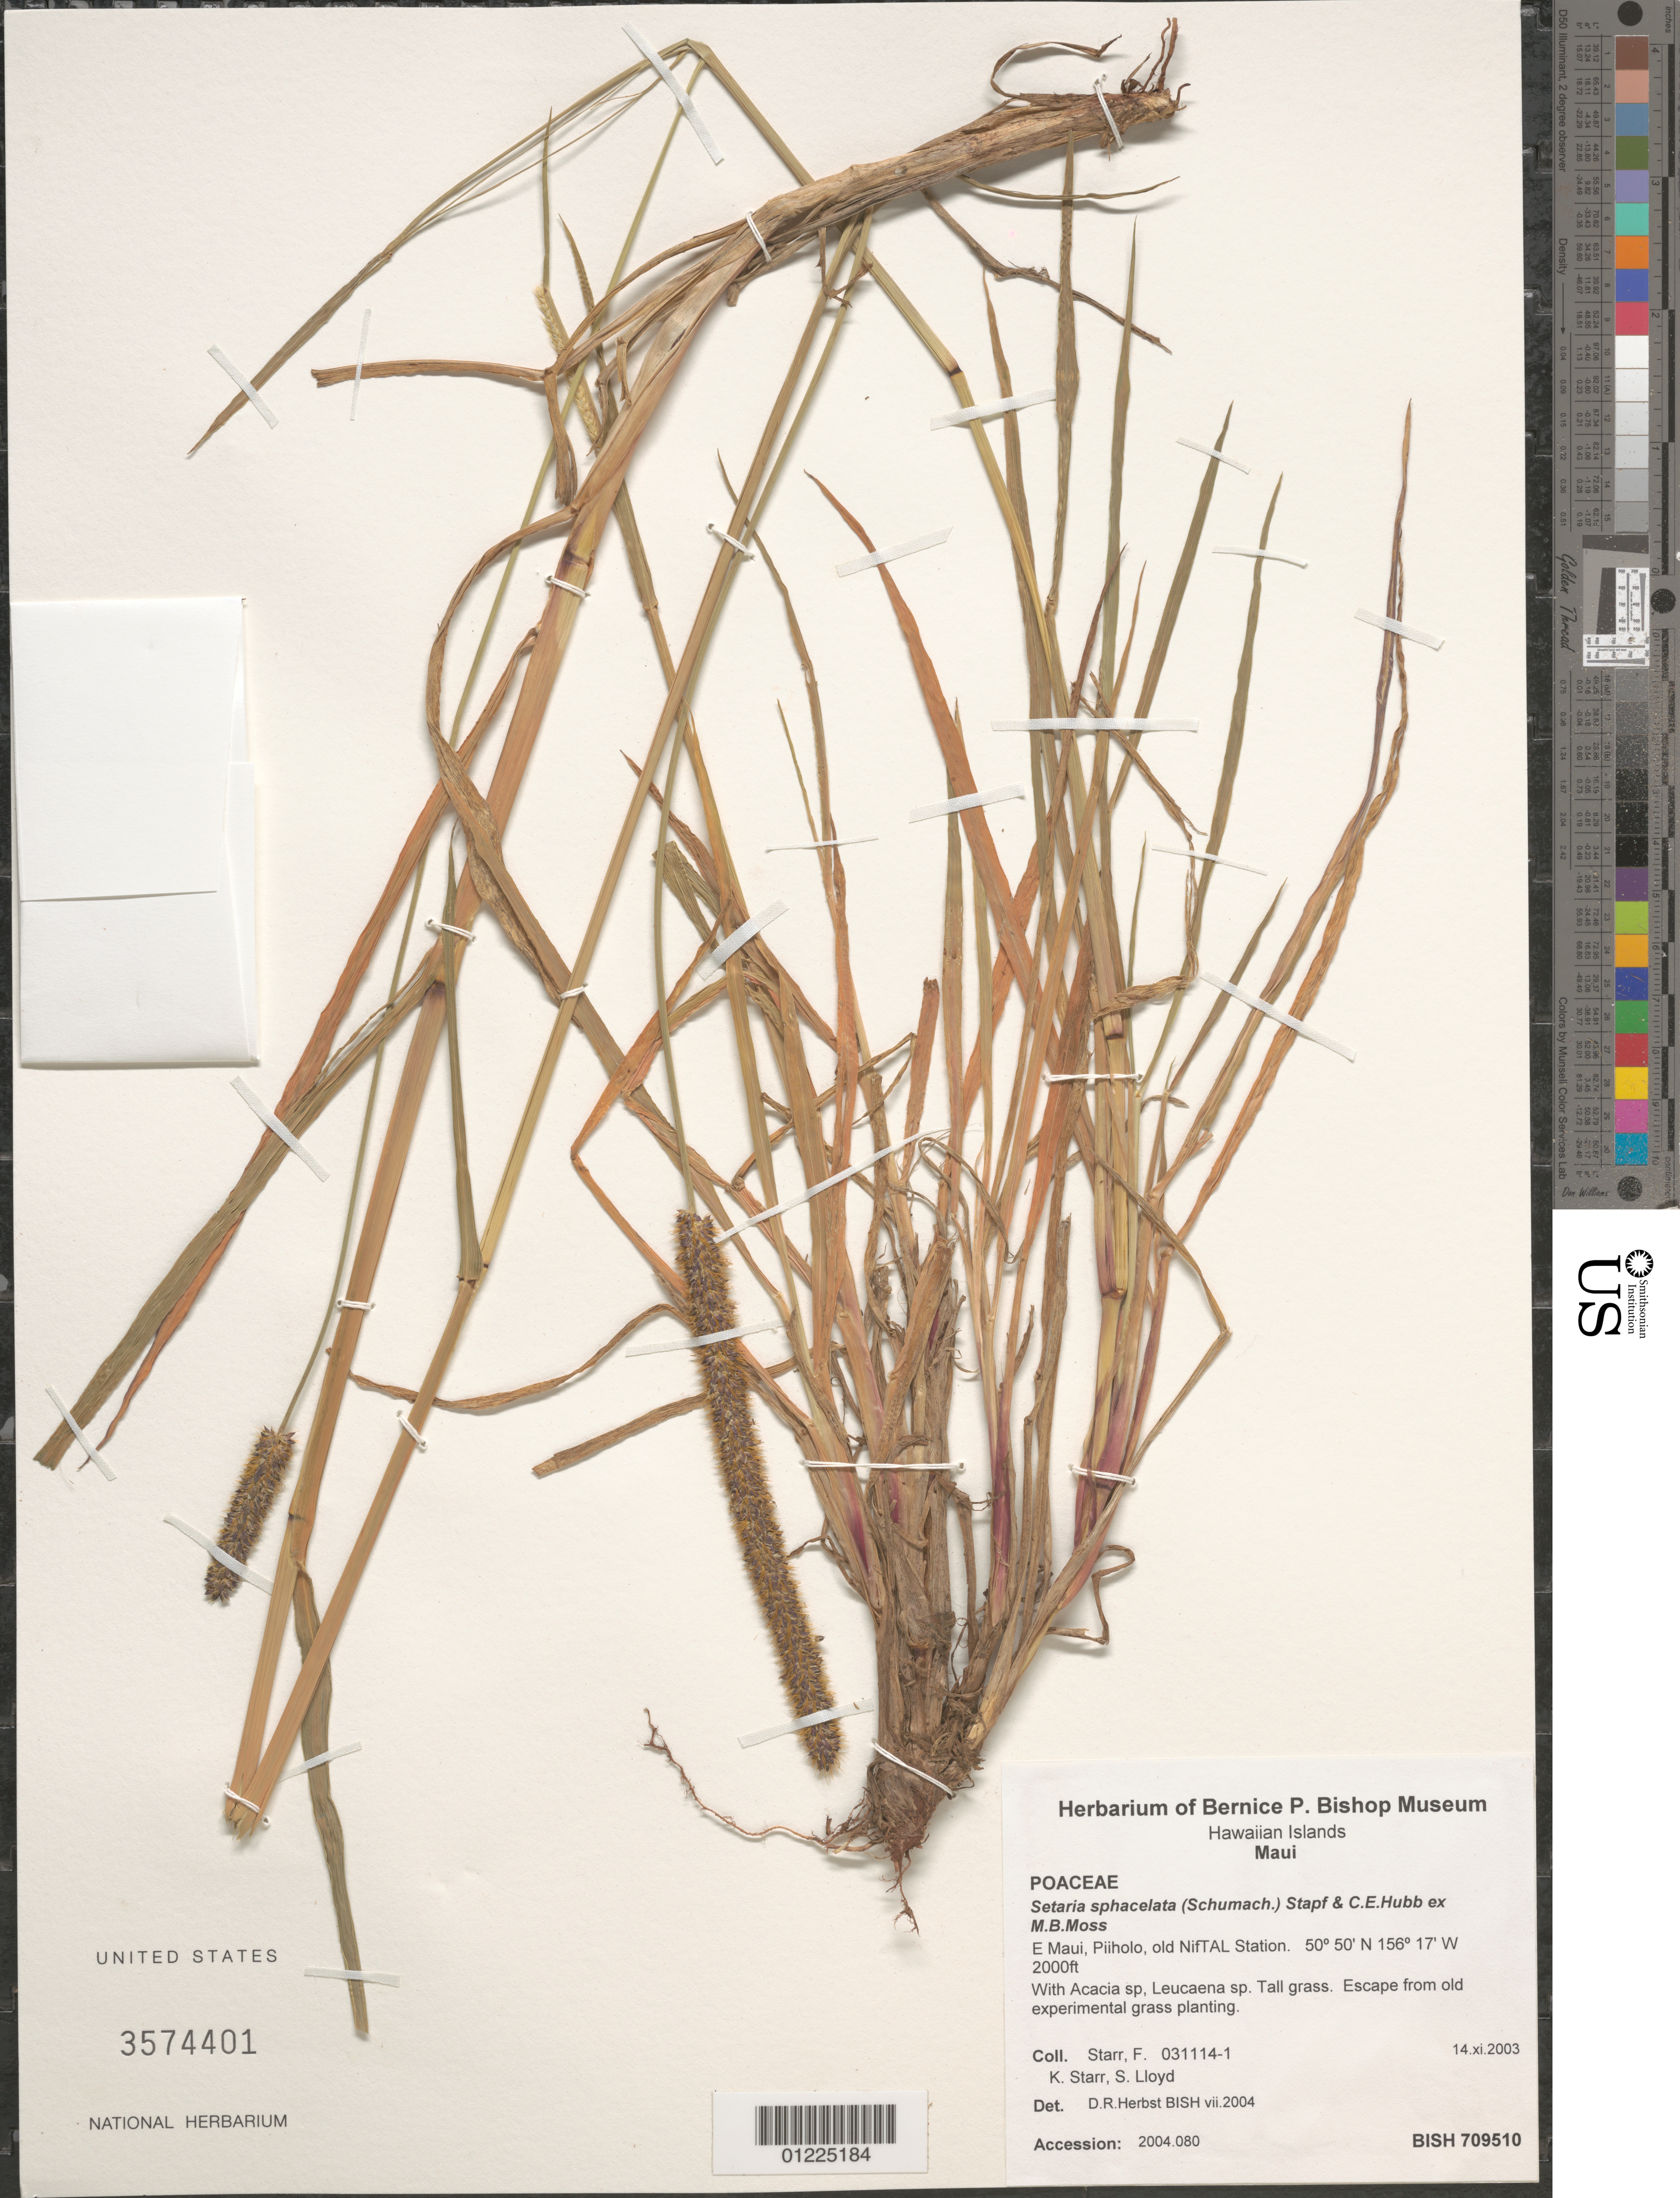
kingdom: Plantae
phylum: Tracheophyta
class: Liliopsida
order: Poales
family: Poaceae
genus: Setaria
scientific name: Setaria sphacelata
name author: (Schumach.) Stapf & Hubb. ex Moss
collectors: F. Starr, K. Starr & S. Lloyd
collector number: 031114-1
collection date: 2003-11-14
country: United States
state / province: Hawaii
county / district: Maui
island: Maui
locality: E. Maui, Piiholo, old NifTAL Station.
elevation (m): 610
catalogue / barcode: US 3574401